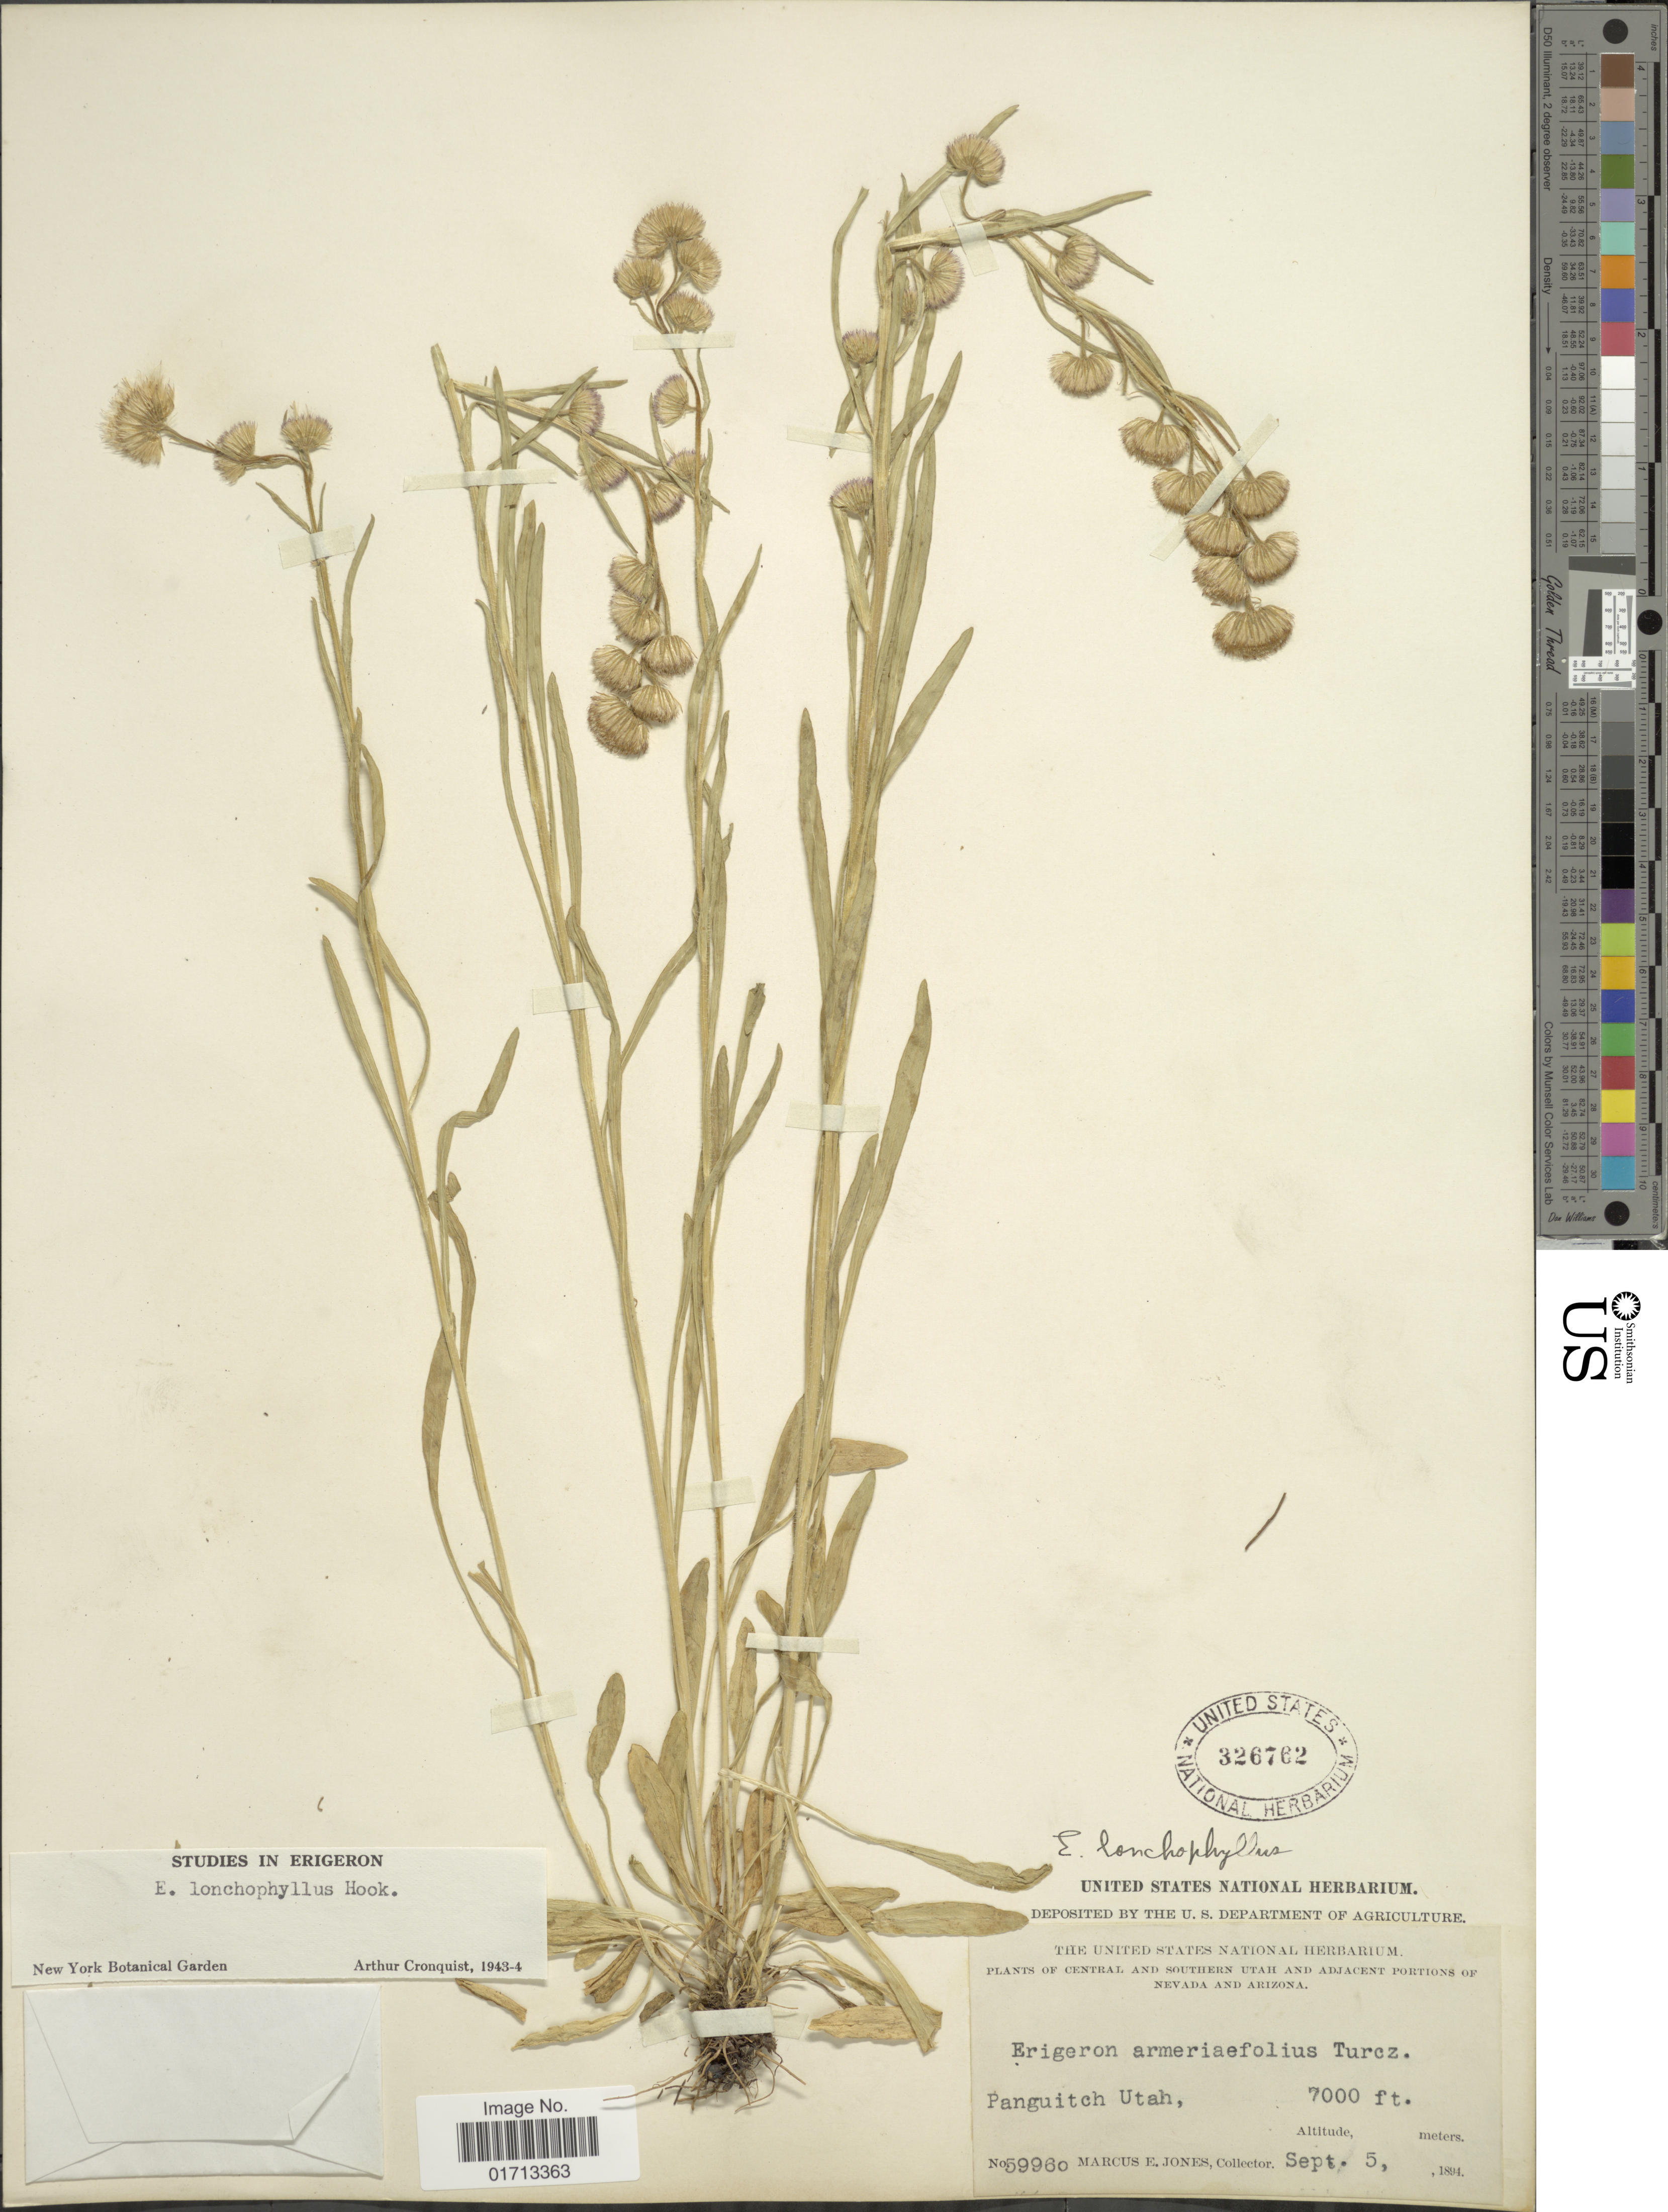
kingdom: Plantae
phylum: Tracheophyta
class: Magnoliopsida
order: Asterales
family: Asteraceae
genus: Erigeron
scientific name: Erigeron lonchophyllus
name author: Hook.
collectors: M. E. Jones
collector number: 5996o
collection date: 1894-09-05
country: United States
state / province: Utah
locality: Central and southern Utah, Panguitch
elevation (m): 2134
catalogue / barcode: US 326762